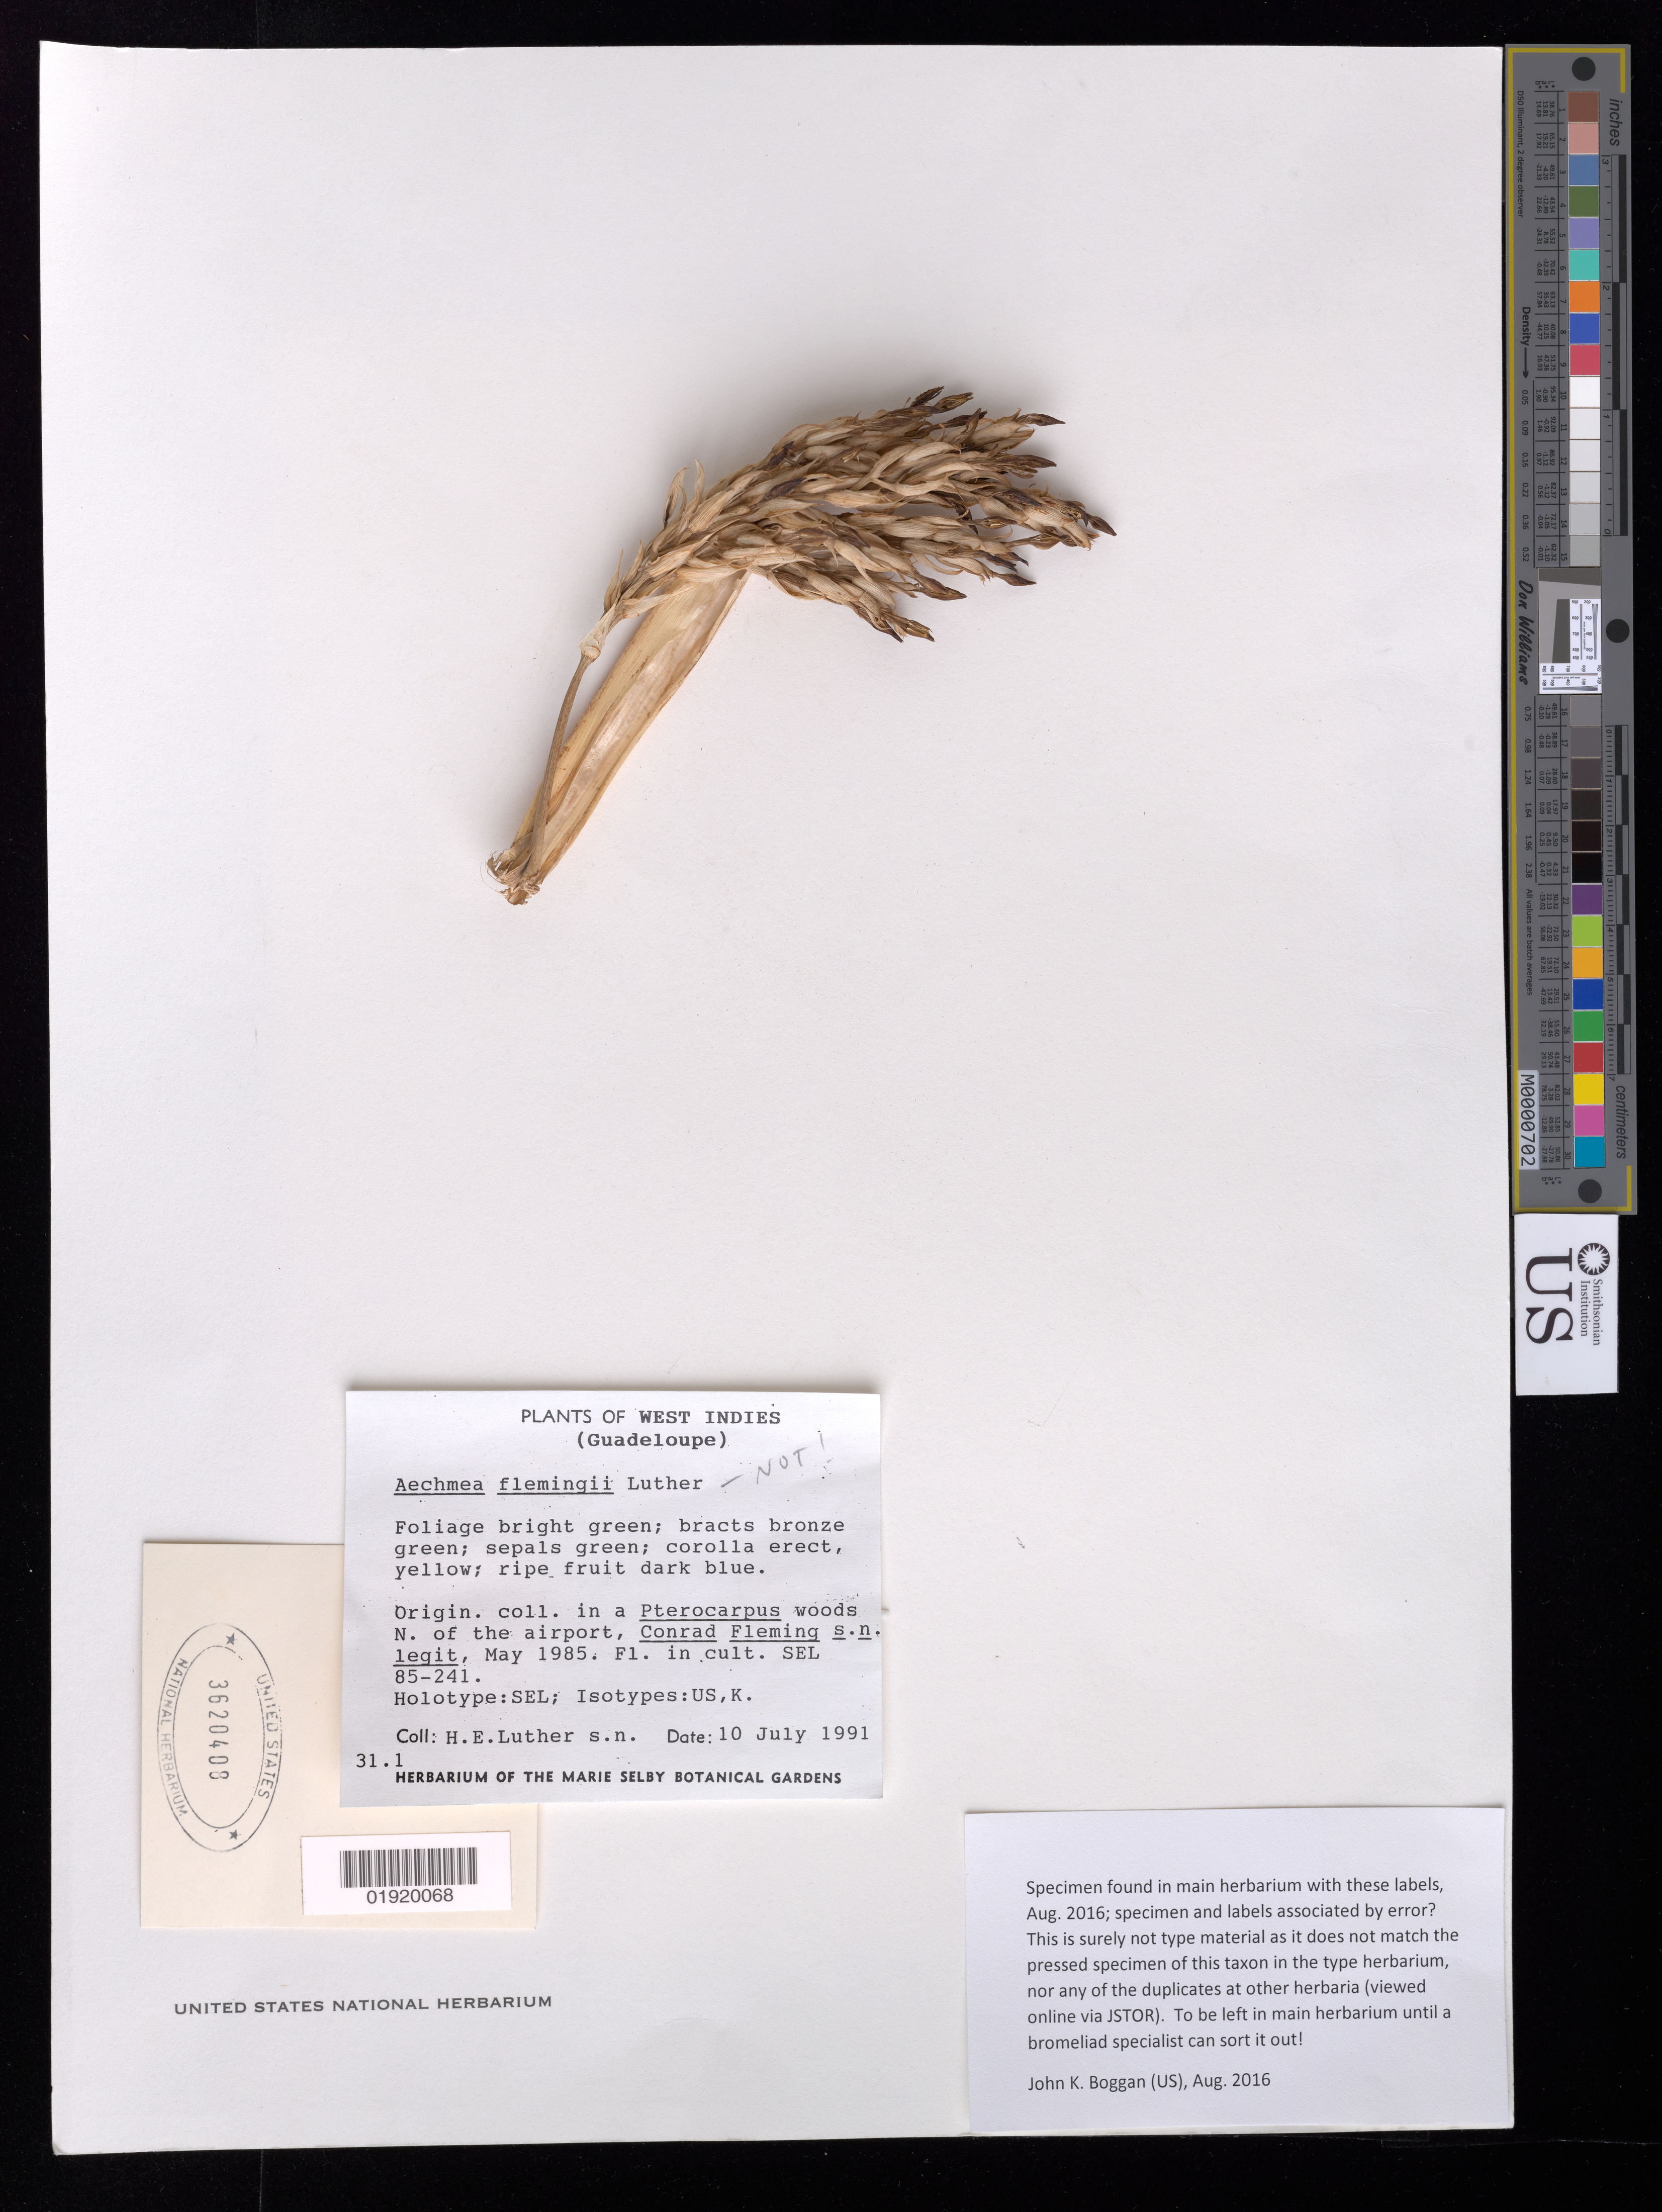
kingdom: Plantae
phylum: Tracheophyta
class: Liliopsida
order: Poales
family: Bromeliaceae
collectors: Harry E. Luther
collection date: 1991-07-10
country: United States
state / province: Florida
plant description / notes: Material of unknown origin (inflorescence) in packet found in herbarium Aug 2016, bears label of type specimen of Aechmea flemingii Luther (see USNH 3236533) but apparently in error; does not appear to be part of same collection or even same species.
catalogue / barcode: US 3620408